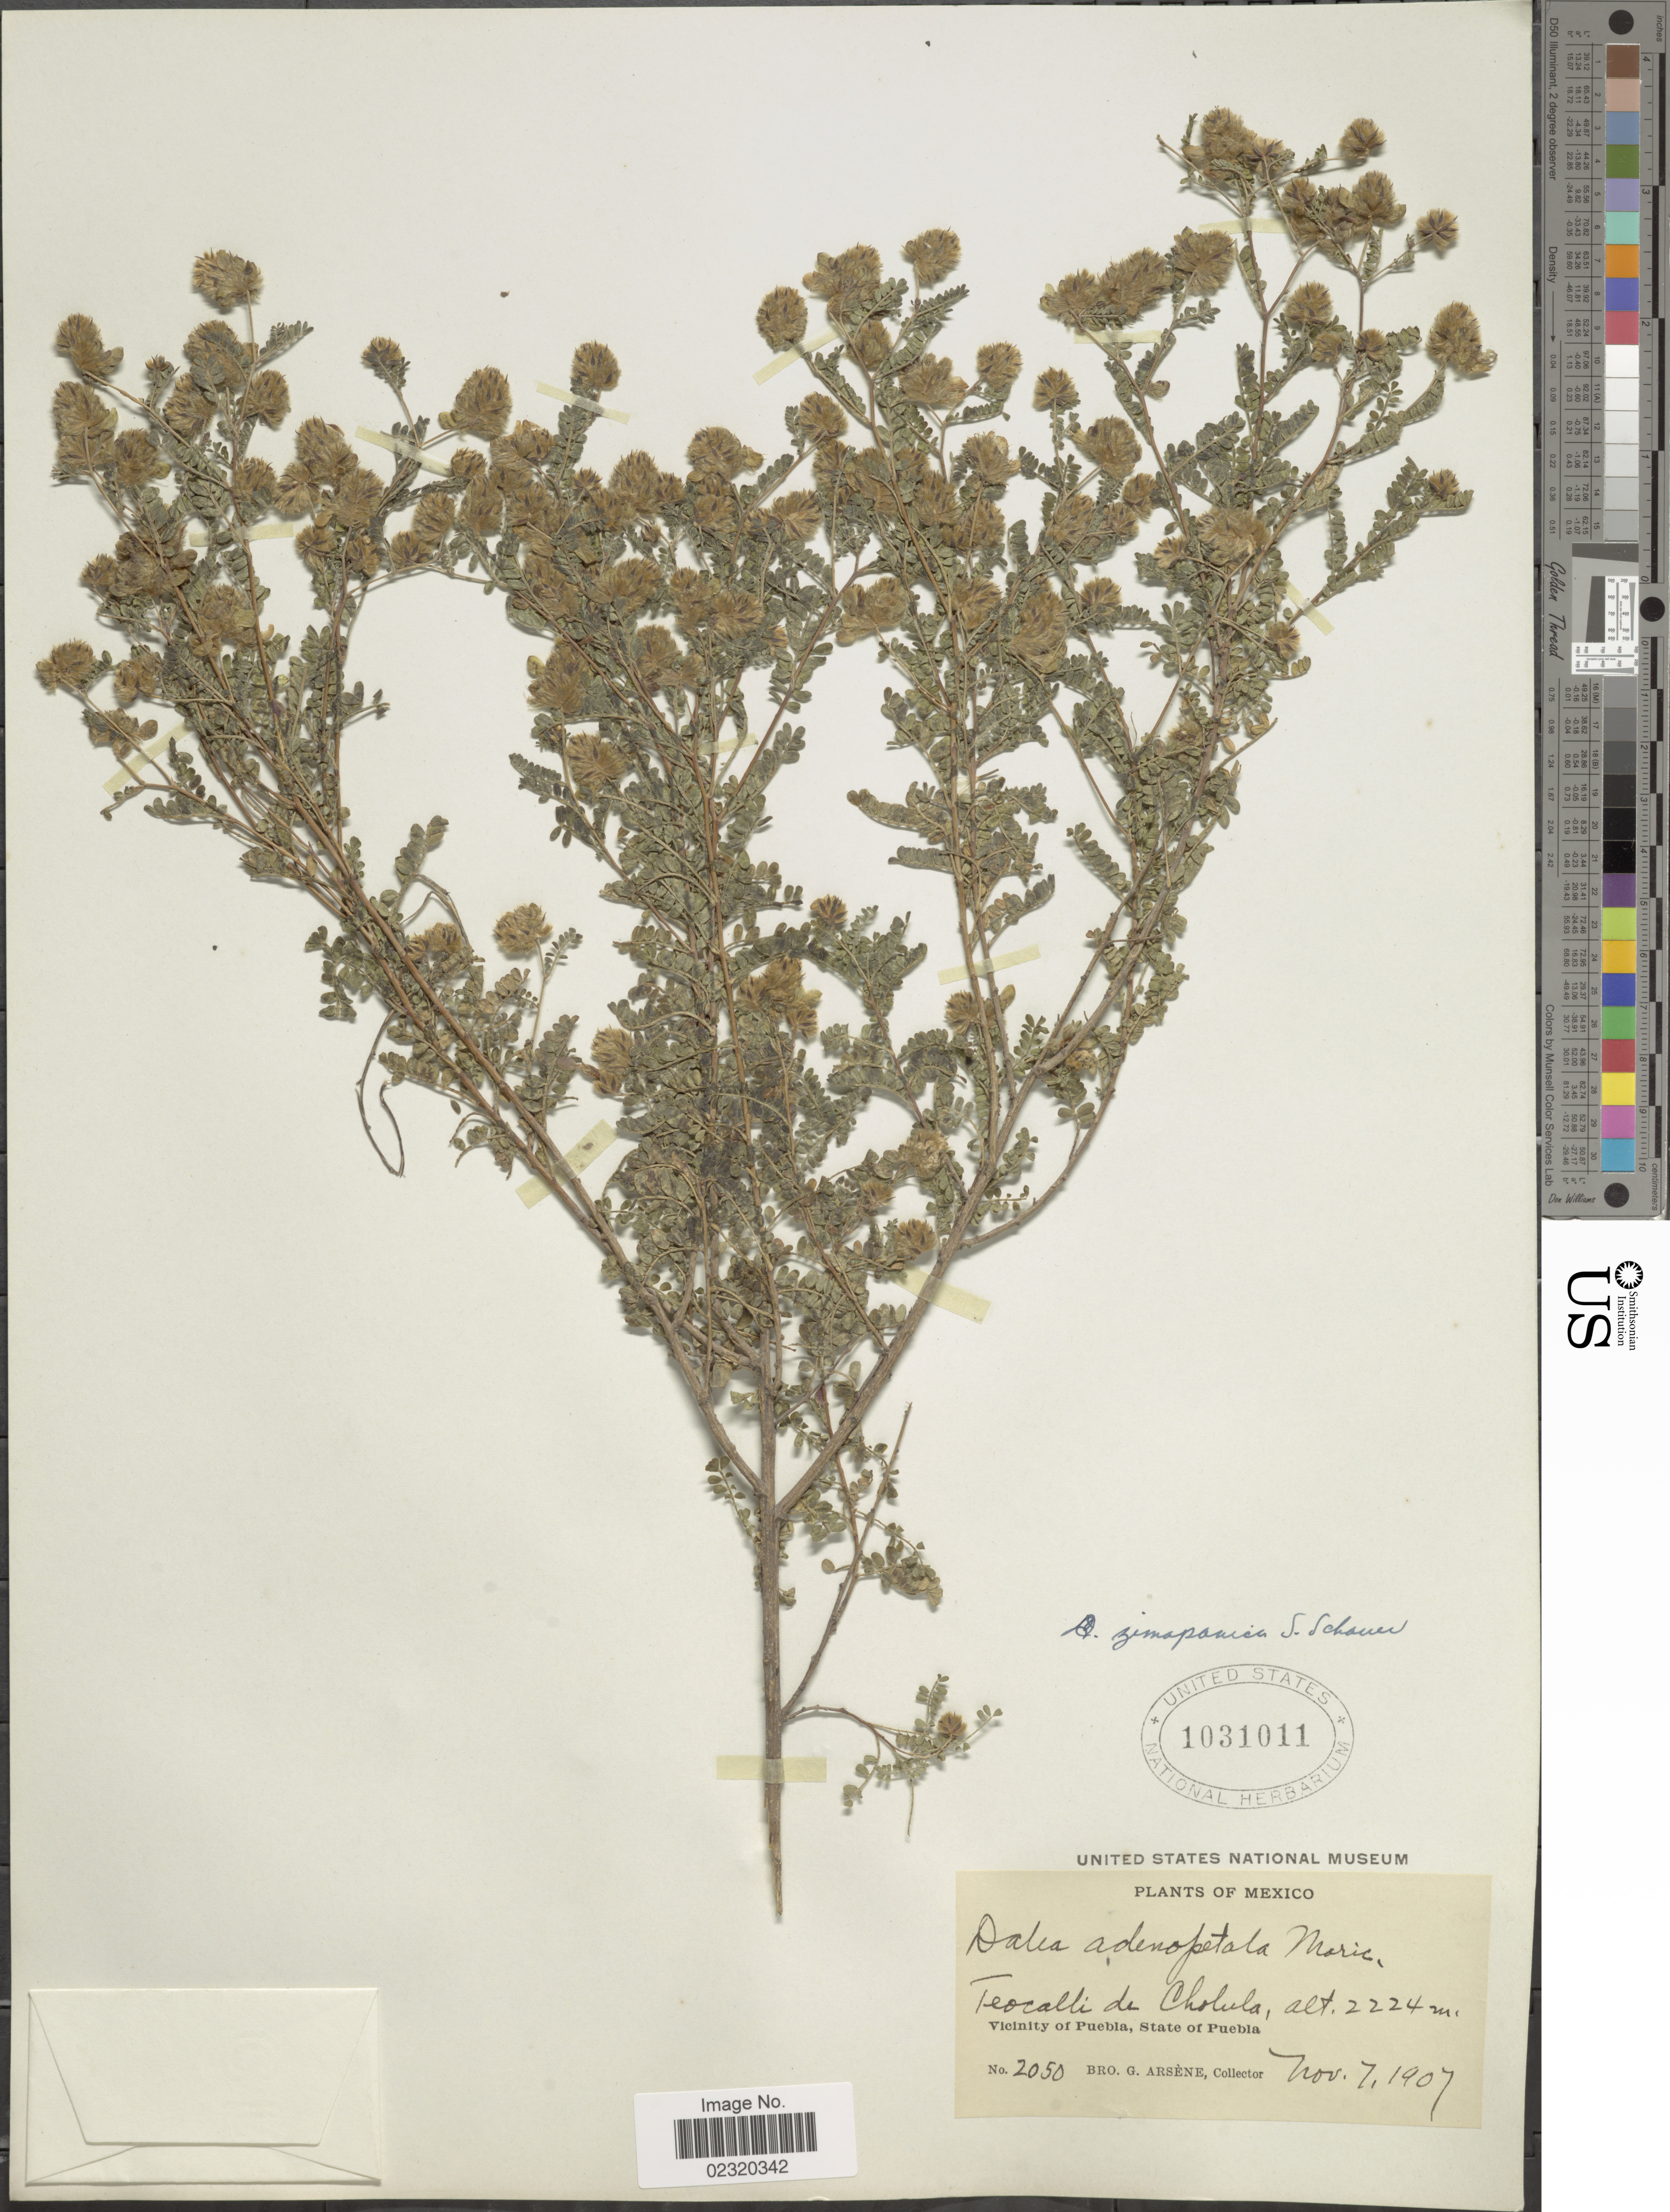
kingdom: Plantae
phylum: Tracheophyta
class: Magnoliopsida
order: Fabales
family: Fabaceae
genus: Dalea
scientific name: Dalea zimapanica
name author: S. Schauer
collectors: Bro. G. Arsène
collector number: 2050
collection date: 1907-11-07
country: Mexico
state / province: Puebla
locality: Teocali de Cholula, Vicinity of Puebla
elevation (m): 2224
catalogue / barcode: US 1031011